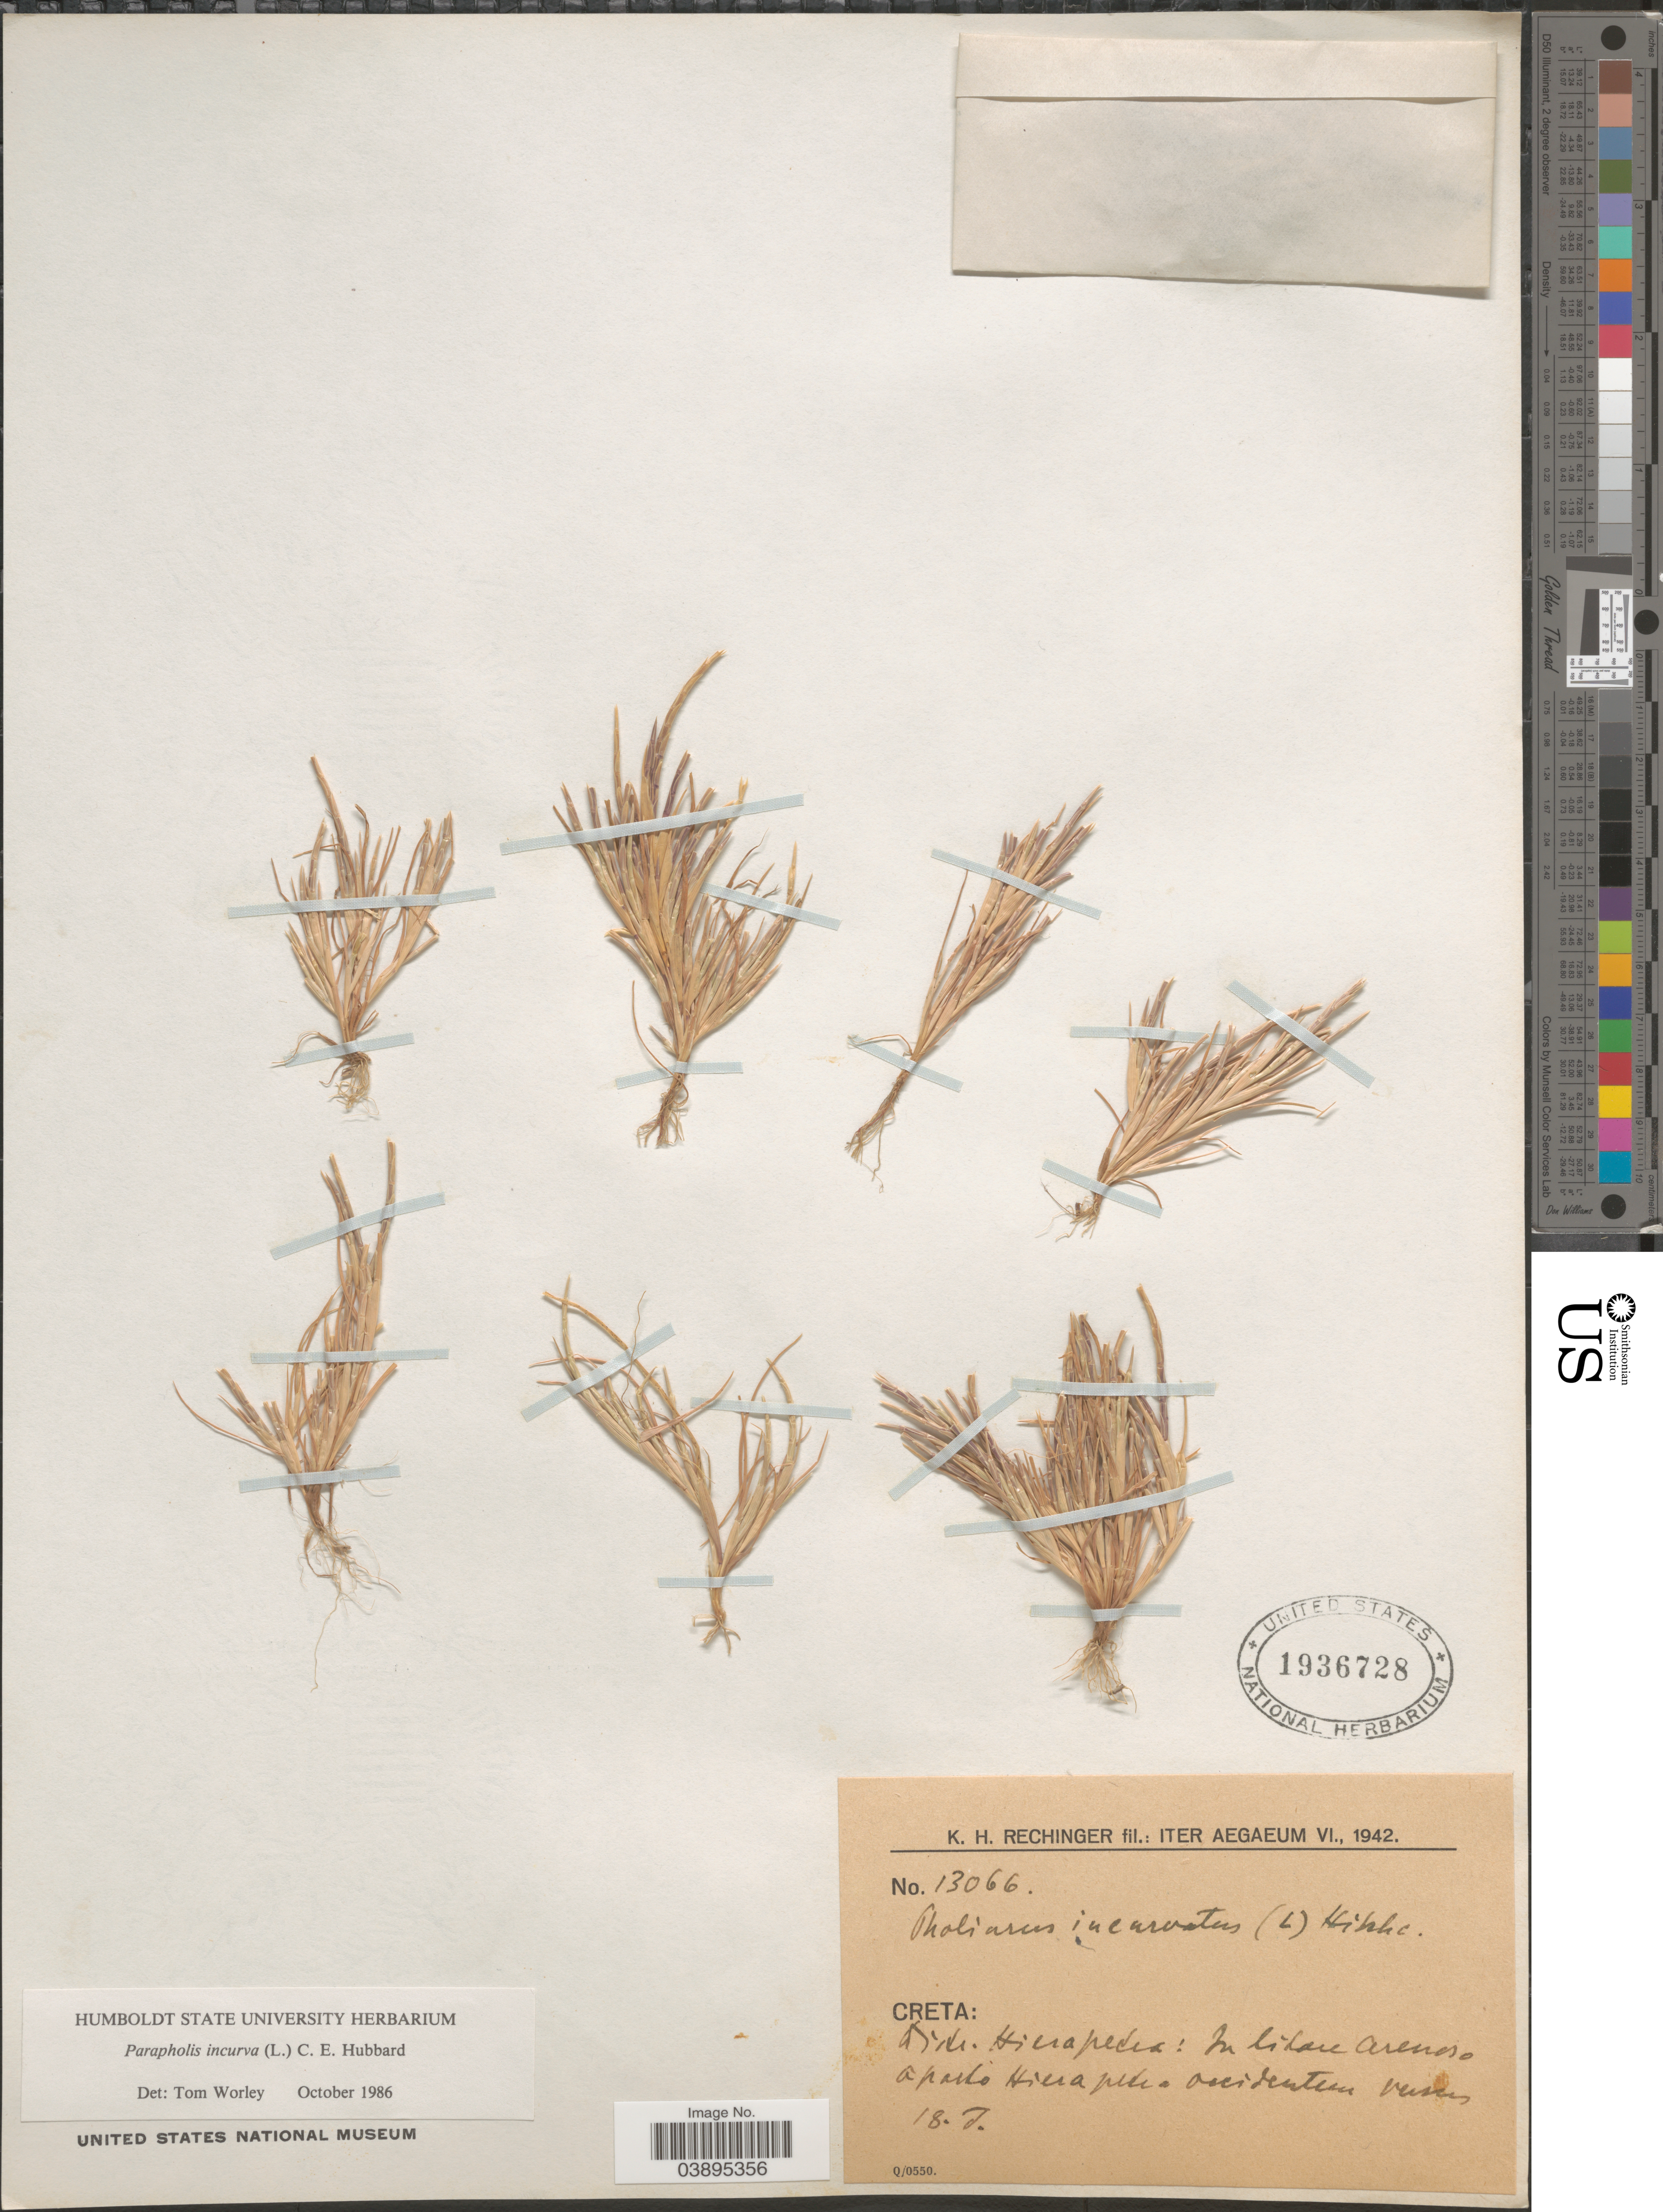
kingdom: Plantae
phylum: Tracheophyta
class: Liliopsida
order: Poales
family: Poaceae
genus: Parapholis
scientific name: Parapholis incurva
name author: (L.) C.E. Hubb.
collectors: K. H. Rechinger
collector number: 13066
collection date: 1942-07-18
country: Greece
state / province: Crete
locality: Iter Aegaeum. Creta: Distr. Hierapetra: In litore arenoso a parto Hierapetra occidentem versus.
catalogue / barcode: US 1936728